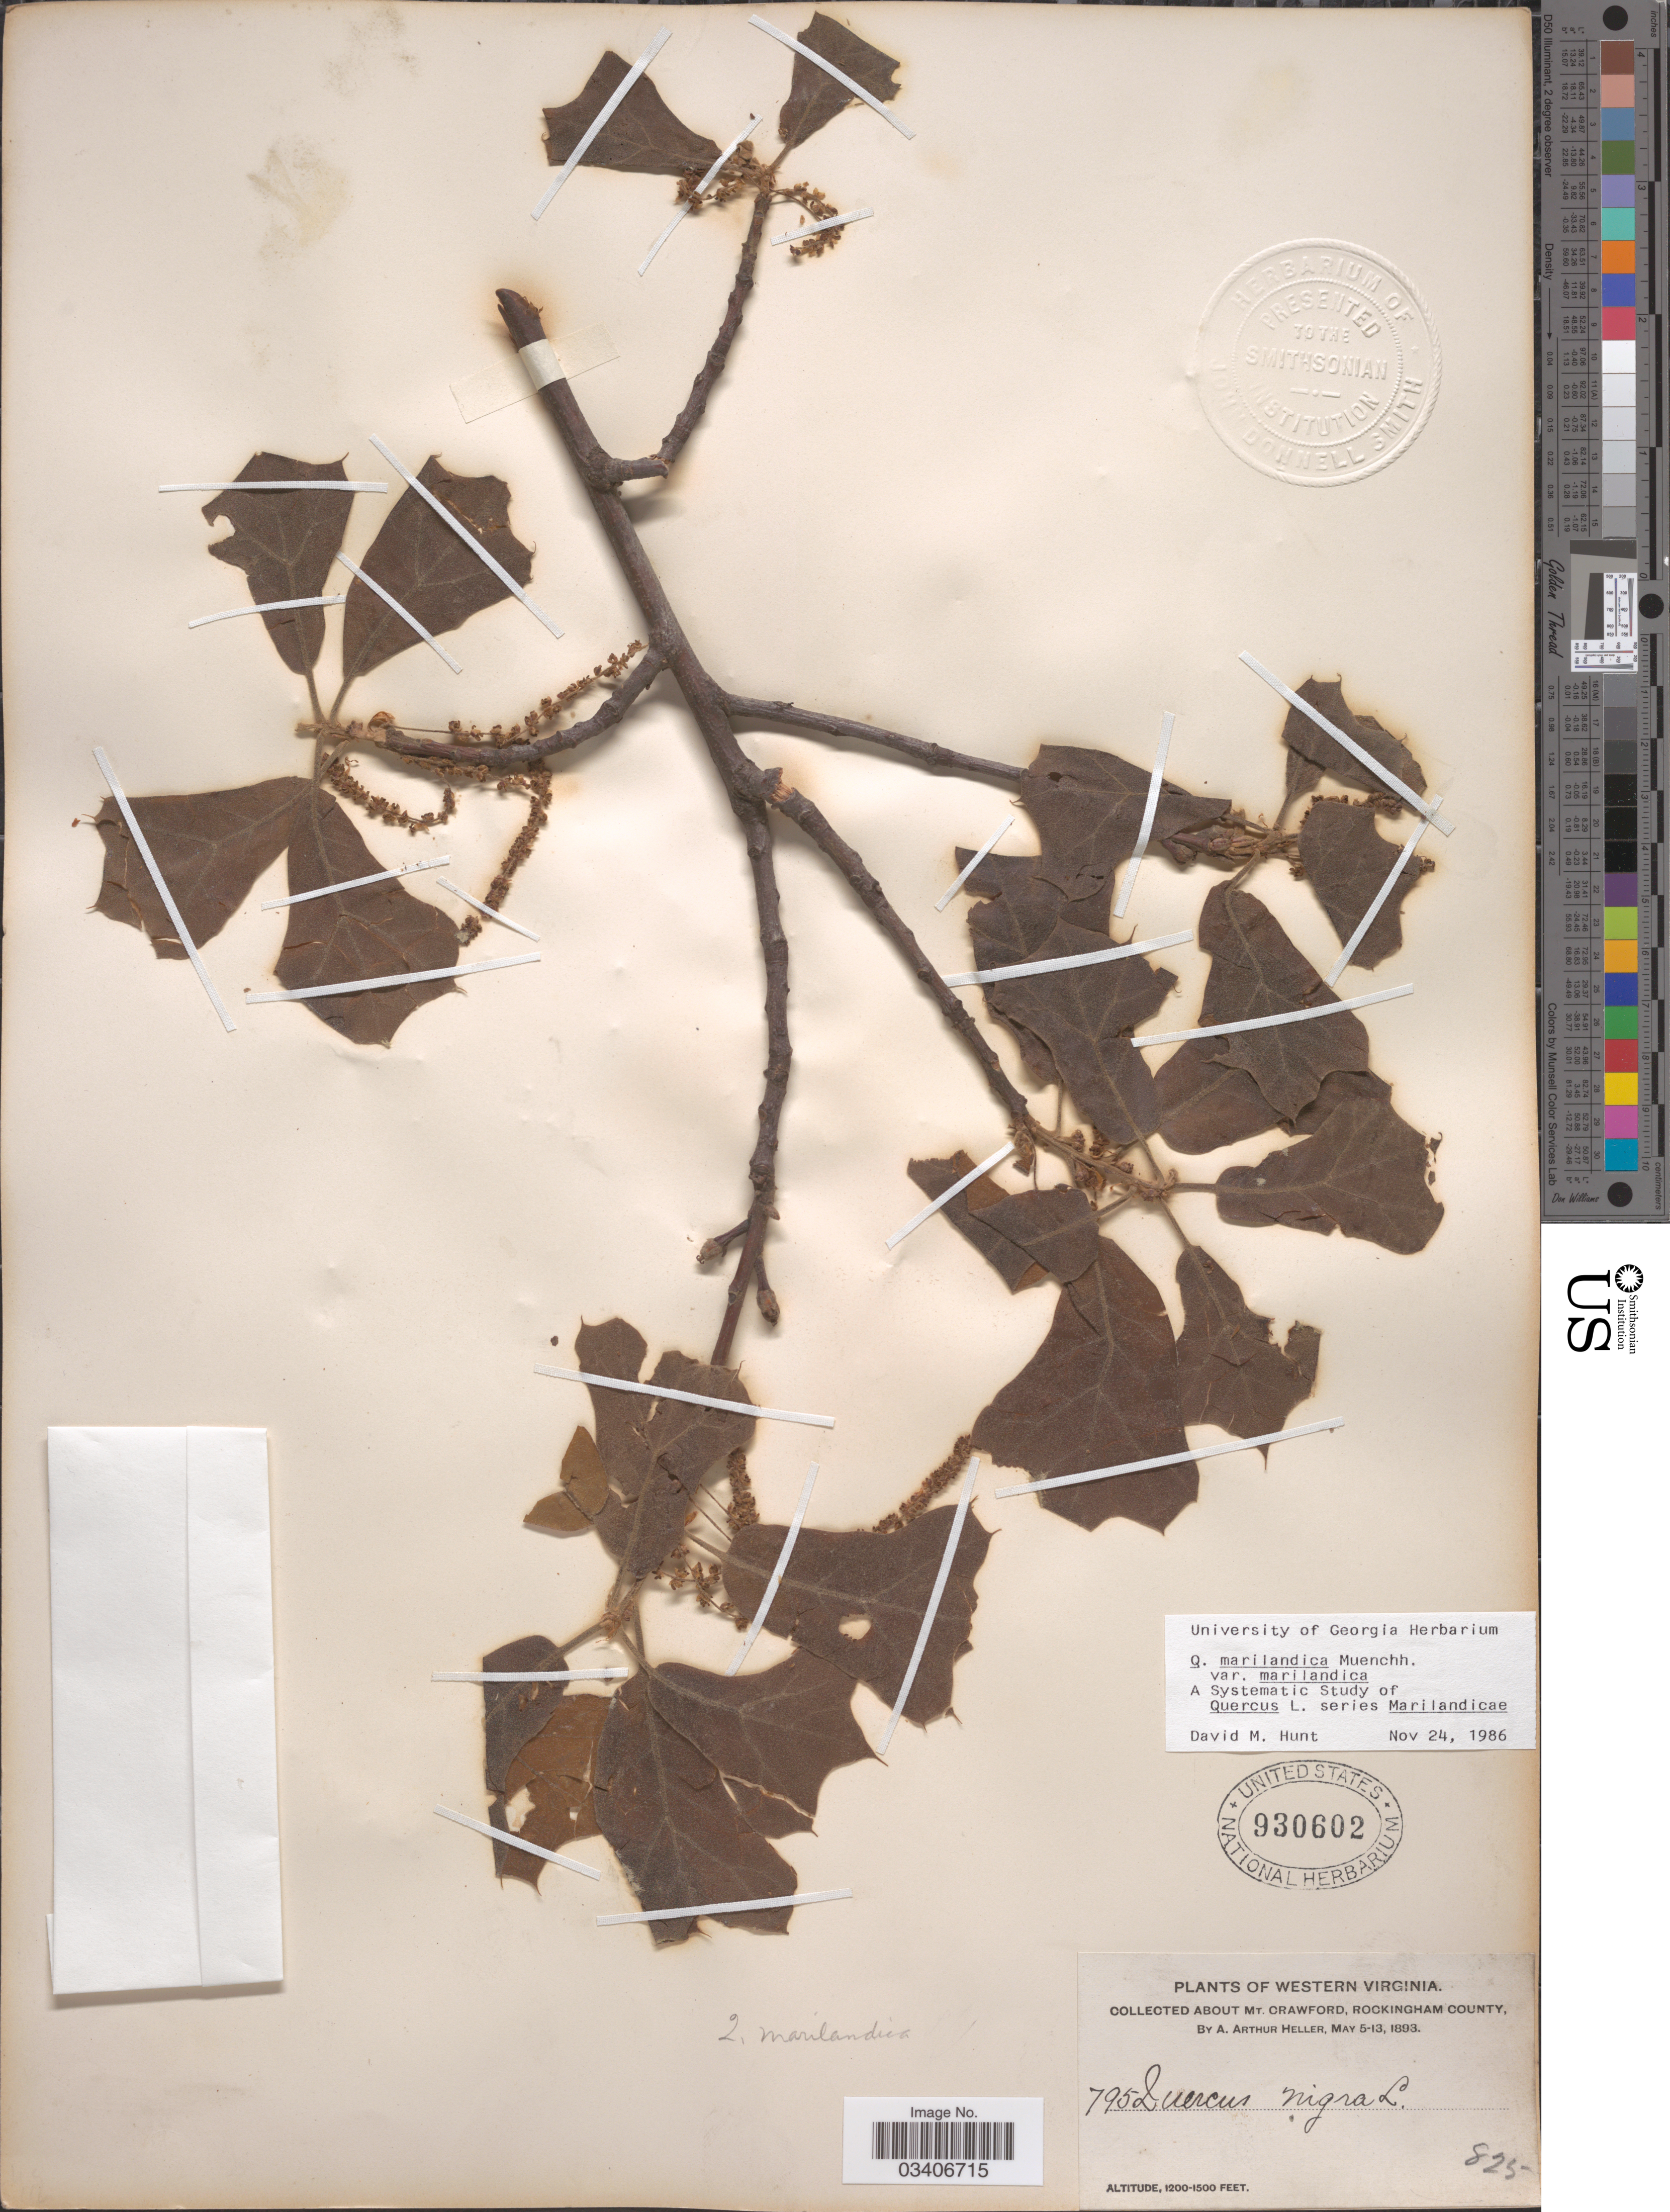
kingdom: Plantae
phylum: Tracheophyta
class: Magnoliopsida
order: Fagales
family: Fagaceae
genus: Quercus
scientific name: Quercus marilandica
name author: (L.) Münchh.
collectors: A. A. Heller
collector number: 795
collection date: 1893-05-05/1893-05-13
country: United States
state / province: Virginia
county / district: Rockingham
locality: West Virginia. About Mt. Crawford, Rockingham County.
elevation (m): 366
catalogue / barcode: US 930602